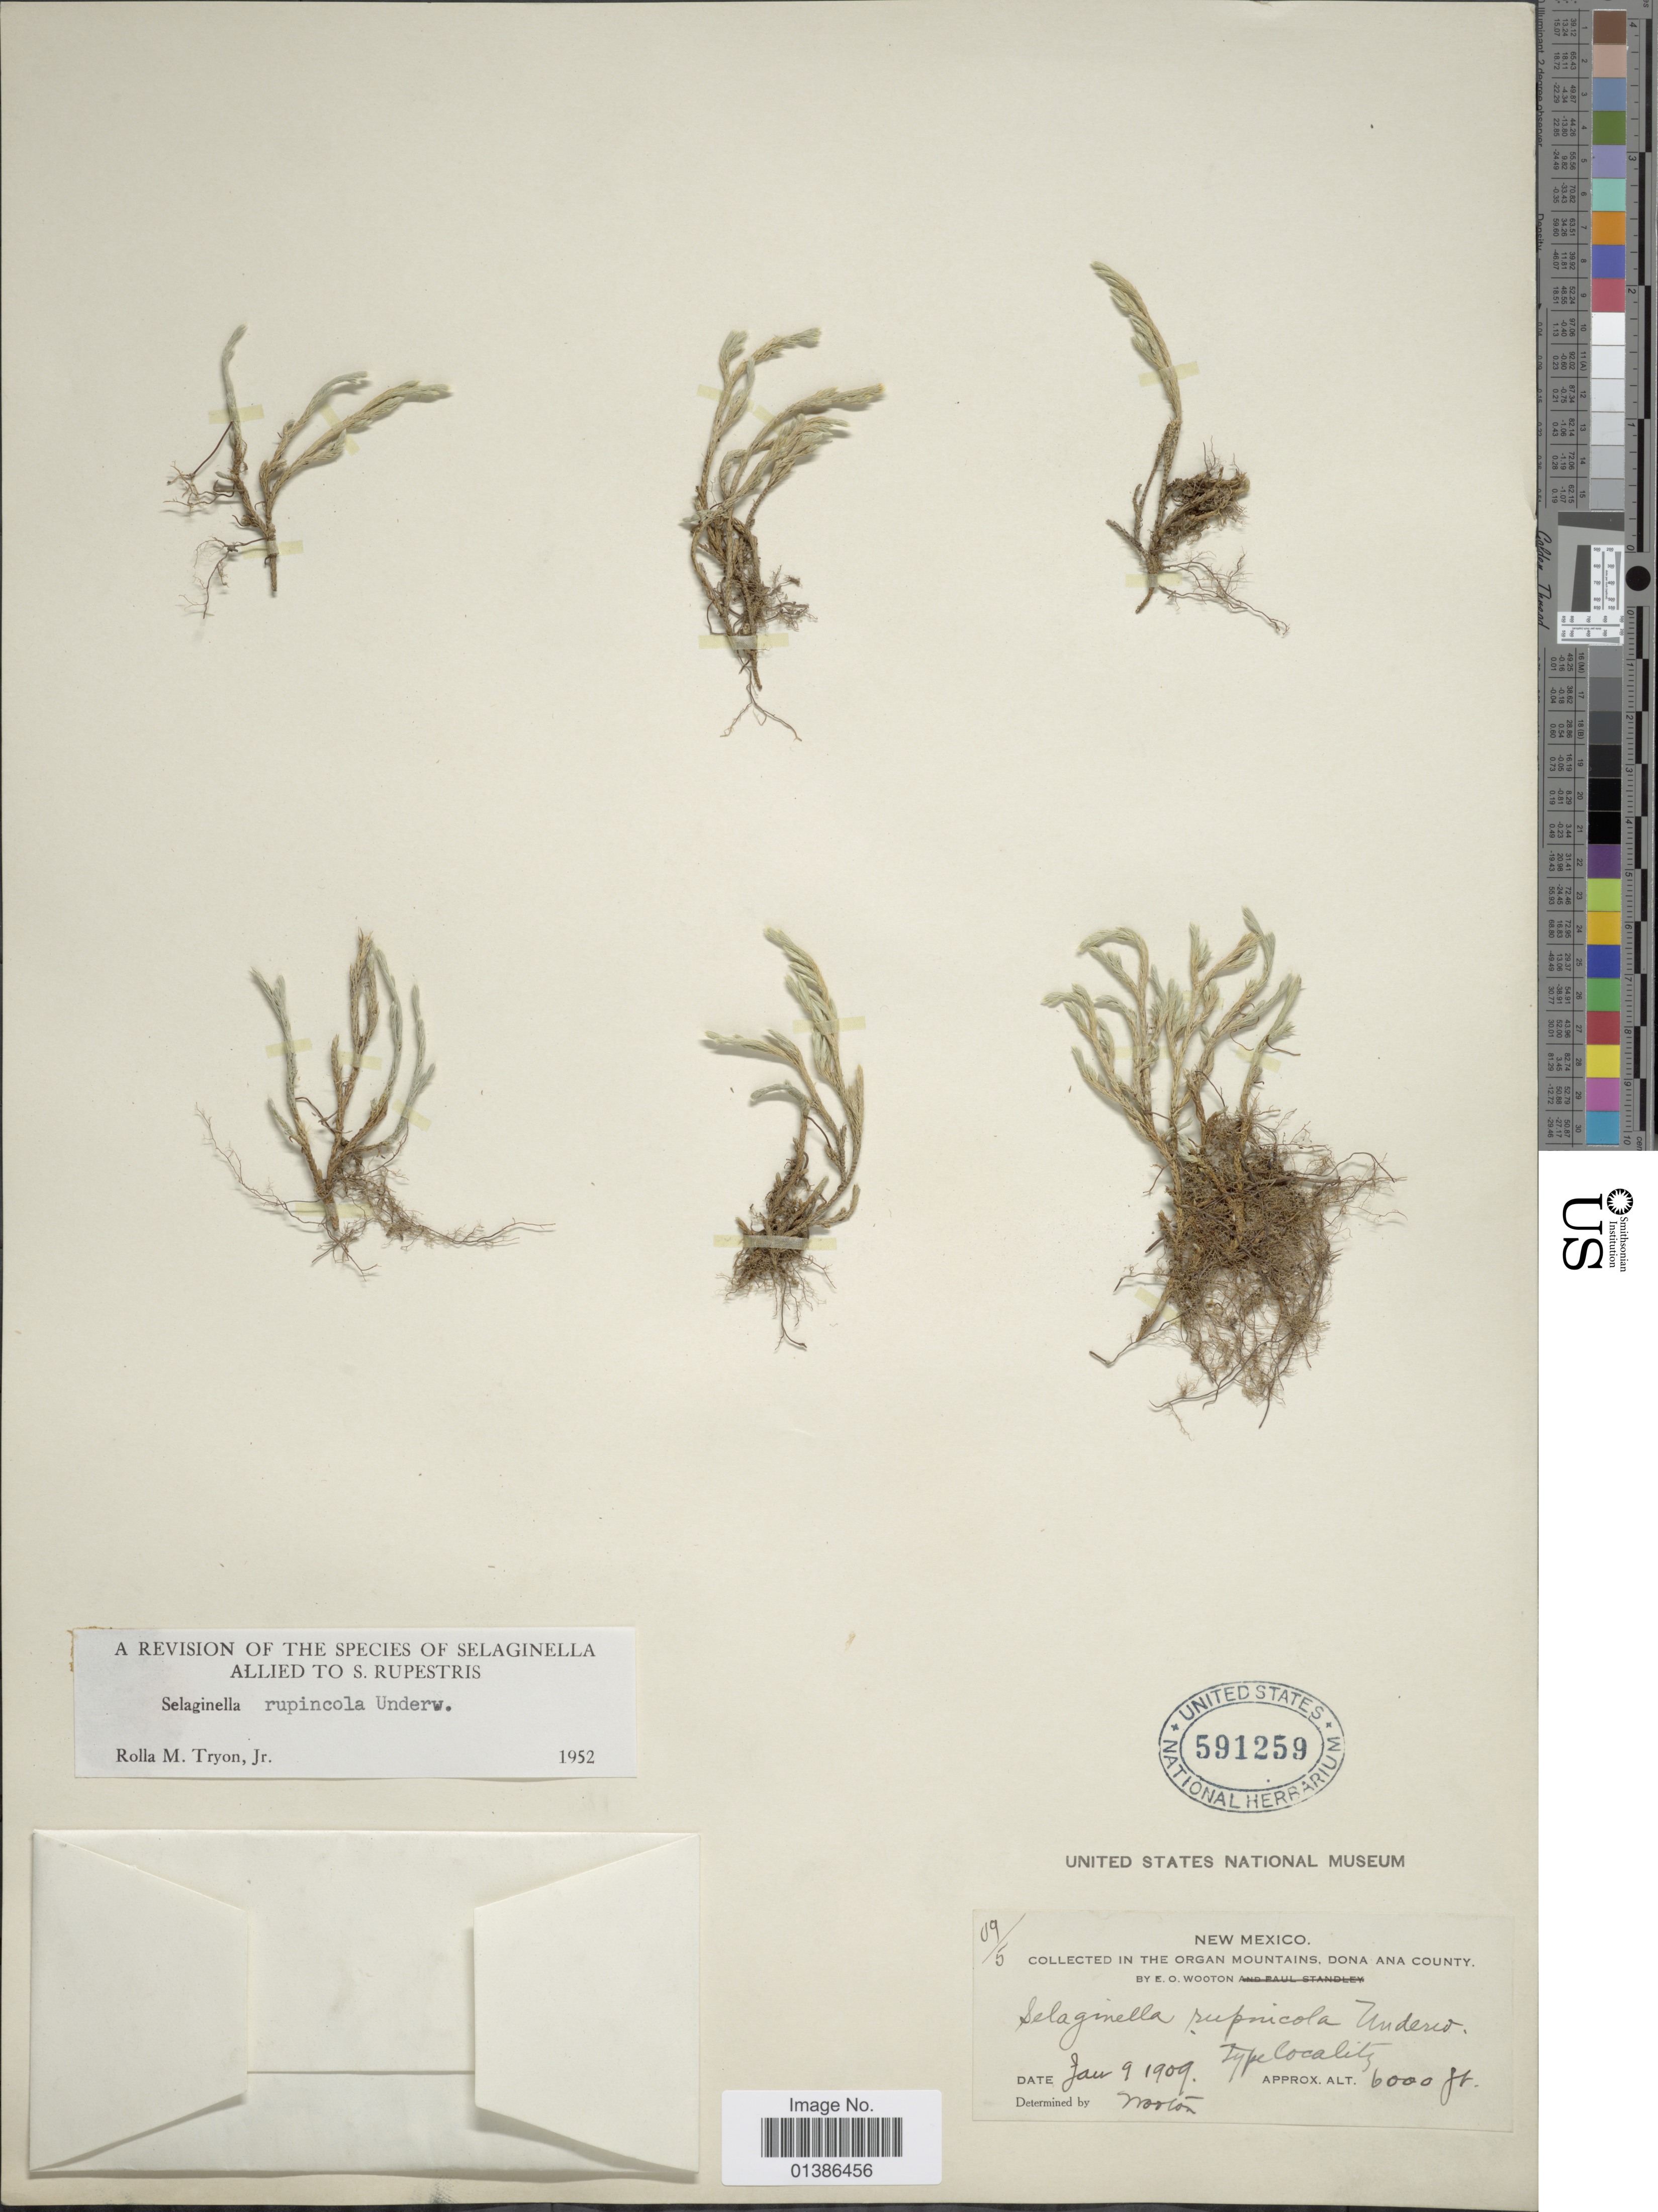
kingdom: Plantae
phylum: Tracheophyta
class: Lycopodiopsida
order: Selaginellales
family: Selaginellaceae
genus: Selaginella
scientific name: Selaginella rupincola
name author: Underw.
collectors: E. O. Wooton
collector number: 09/5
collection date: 1909-01-09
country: United States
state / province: New Mexico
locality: In the Organ Mountains, Dona Ana County.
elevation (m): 1829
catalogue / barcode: US 591259